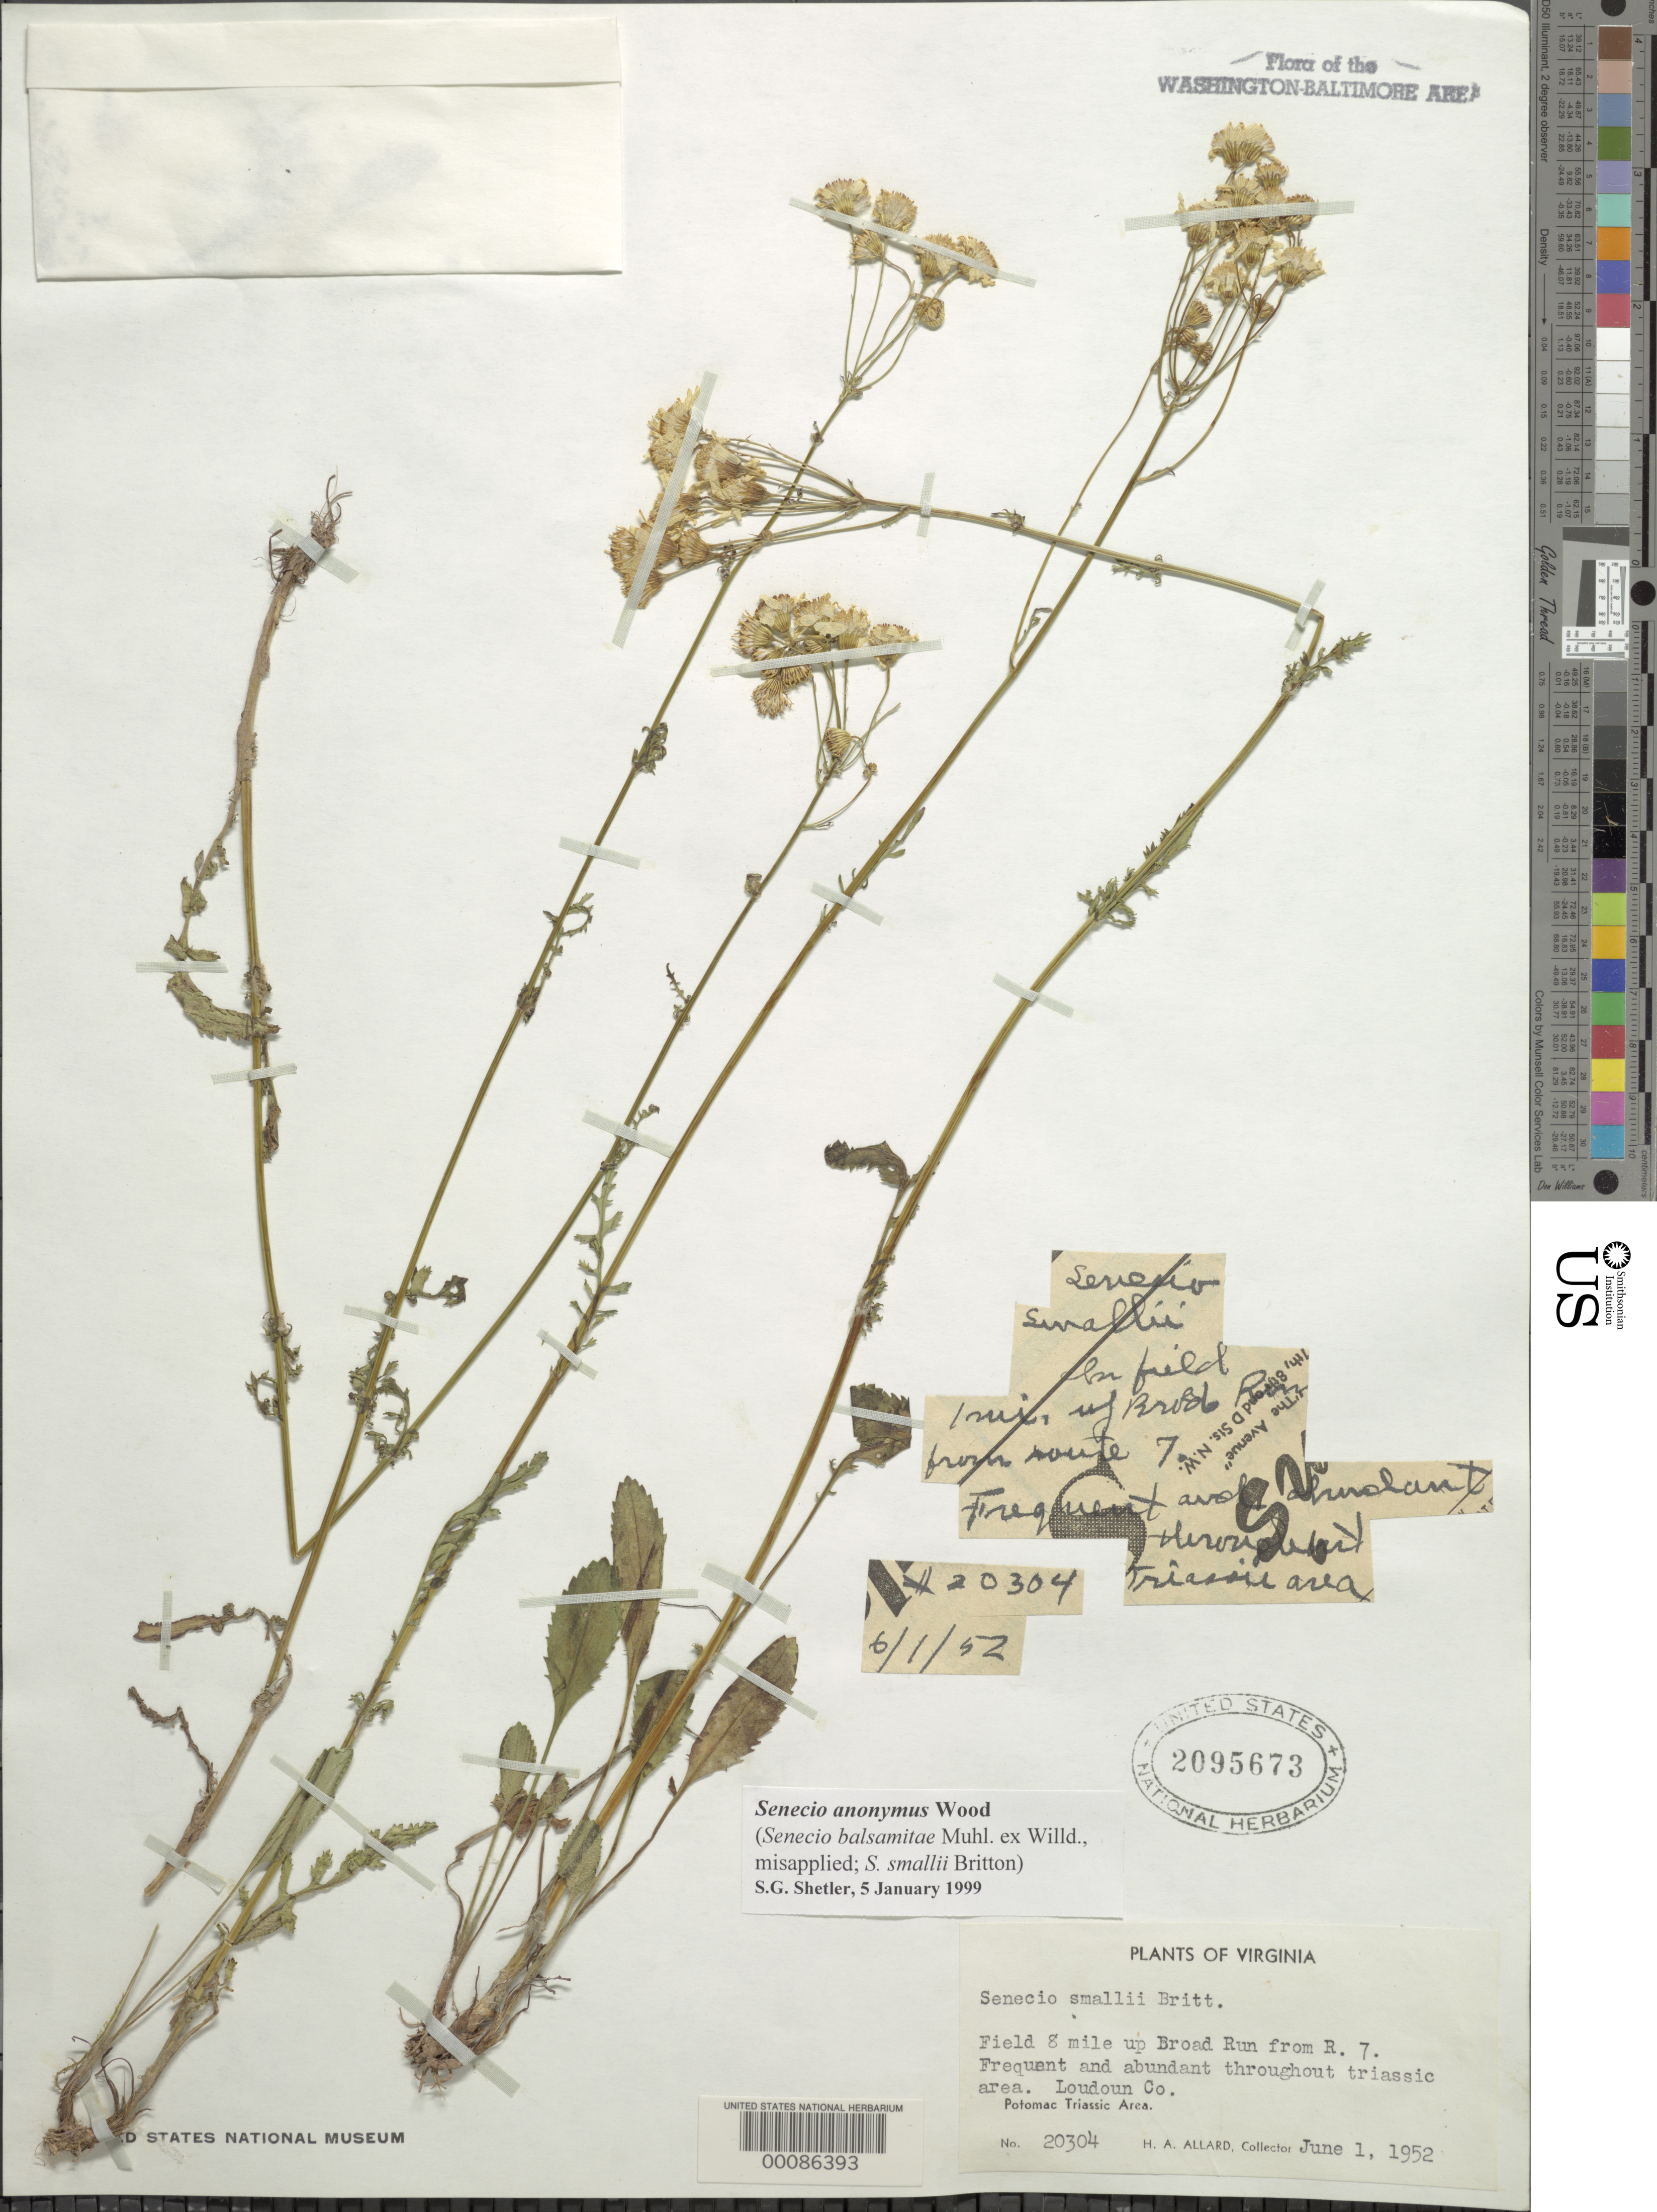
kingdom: Plantae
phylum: Tracheophyta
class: Magnoliopsida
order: Asterales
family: Asteraceae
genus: Packera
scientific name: Packera anonyma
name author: (Alph. Wood) W.A. Weber & Á. Löve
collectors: H. A. Allard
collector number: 20304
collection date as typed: -1 Jun 1952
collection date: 1952-06-01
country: United States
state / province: Virginia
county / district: Fairfax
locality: Broad Run upstream from Rt. 7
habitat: Field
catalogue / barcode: US 2095673